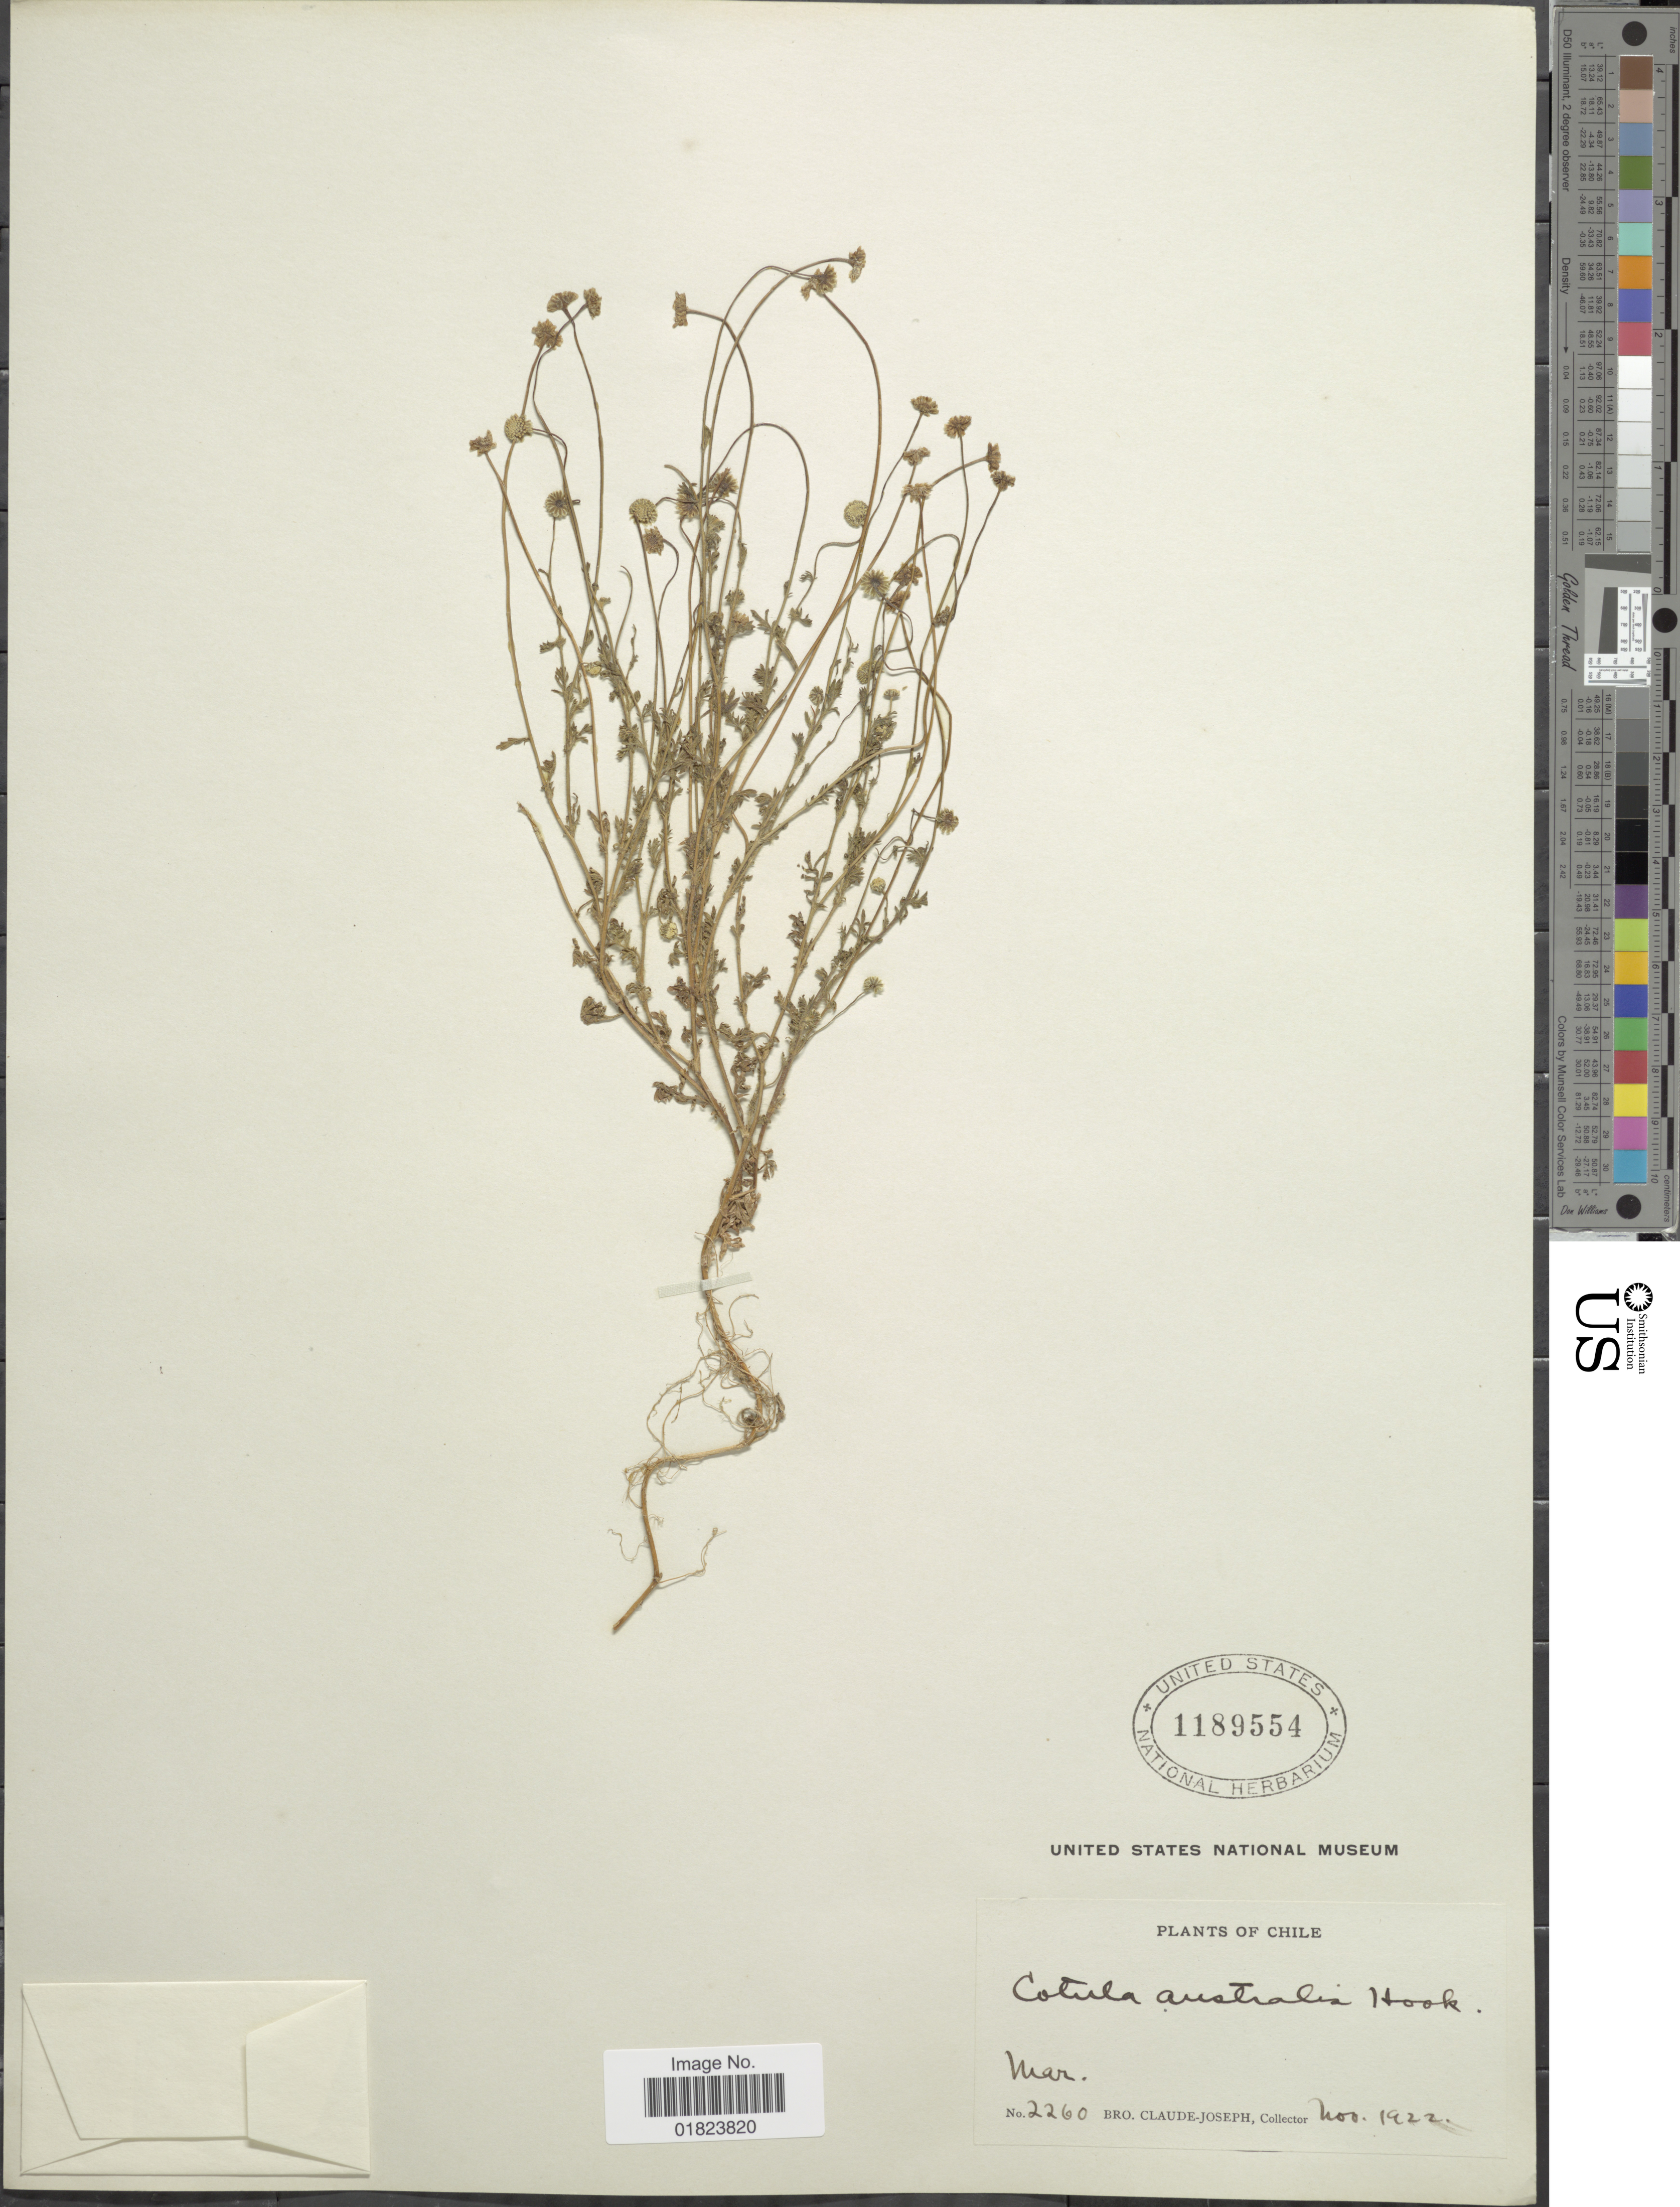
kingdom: Plantae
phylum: Tracheophyta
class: Magnoliopsida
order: Asterales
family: Asteraceae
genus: Cotula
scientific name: Cotula australis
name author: (Sieber ex Spreng.) Hook. f.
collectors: Bro. Claude-Joseph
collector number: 2260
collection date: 1922-11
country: Chile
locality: Mar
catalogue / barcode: US 1189554